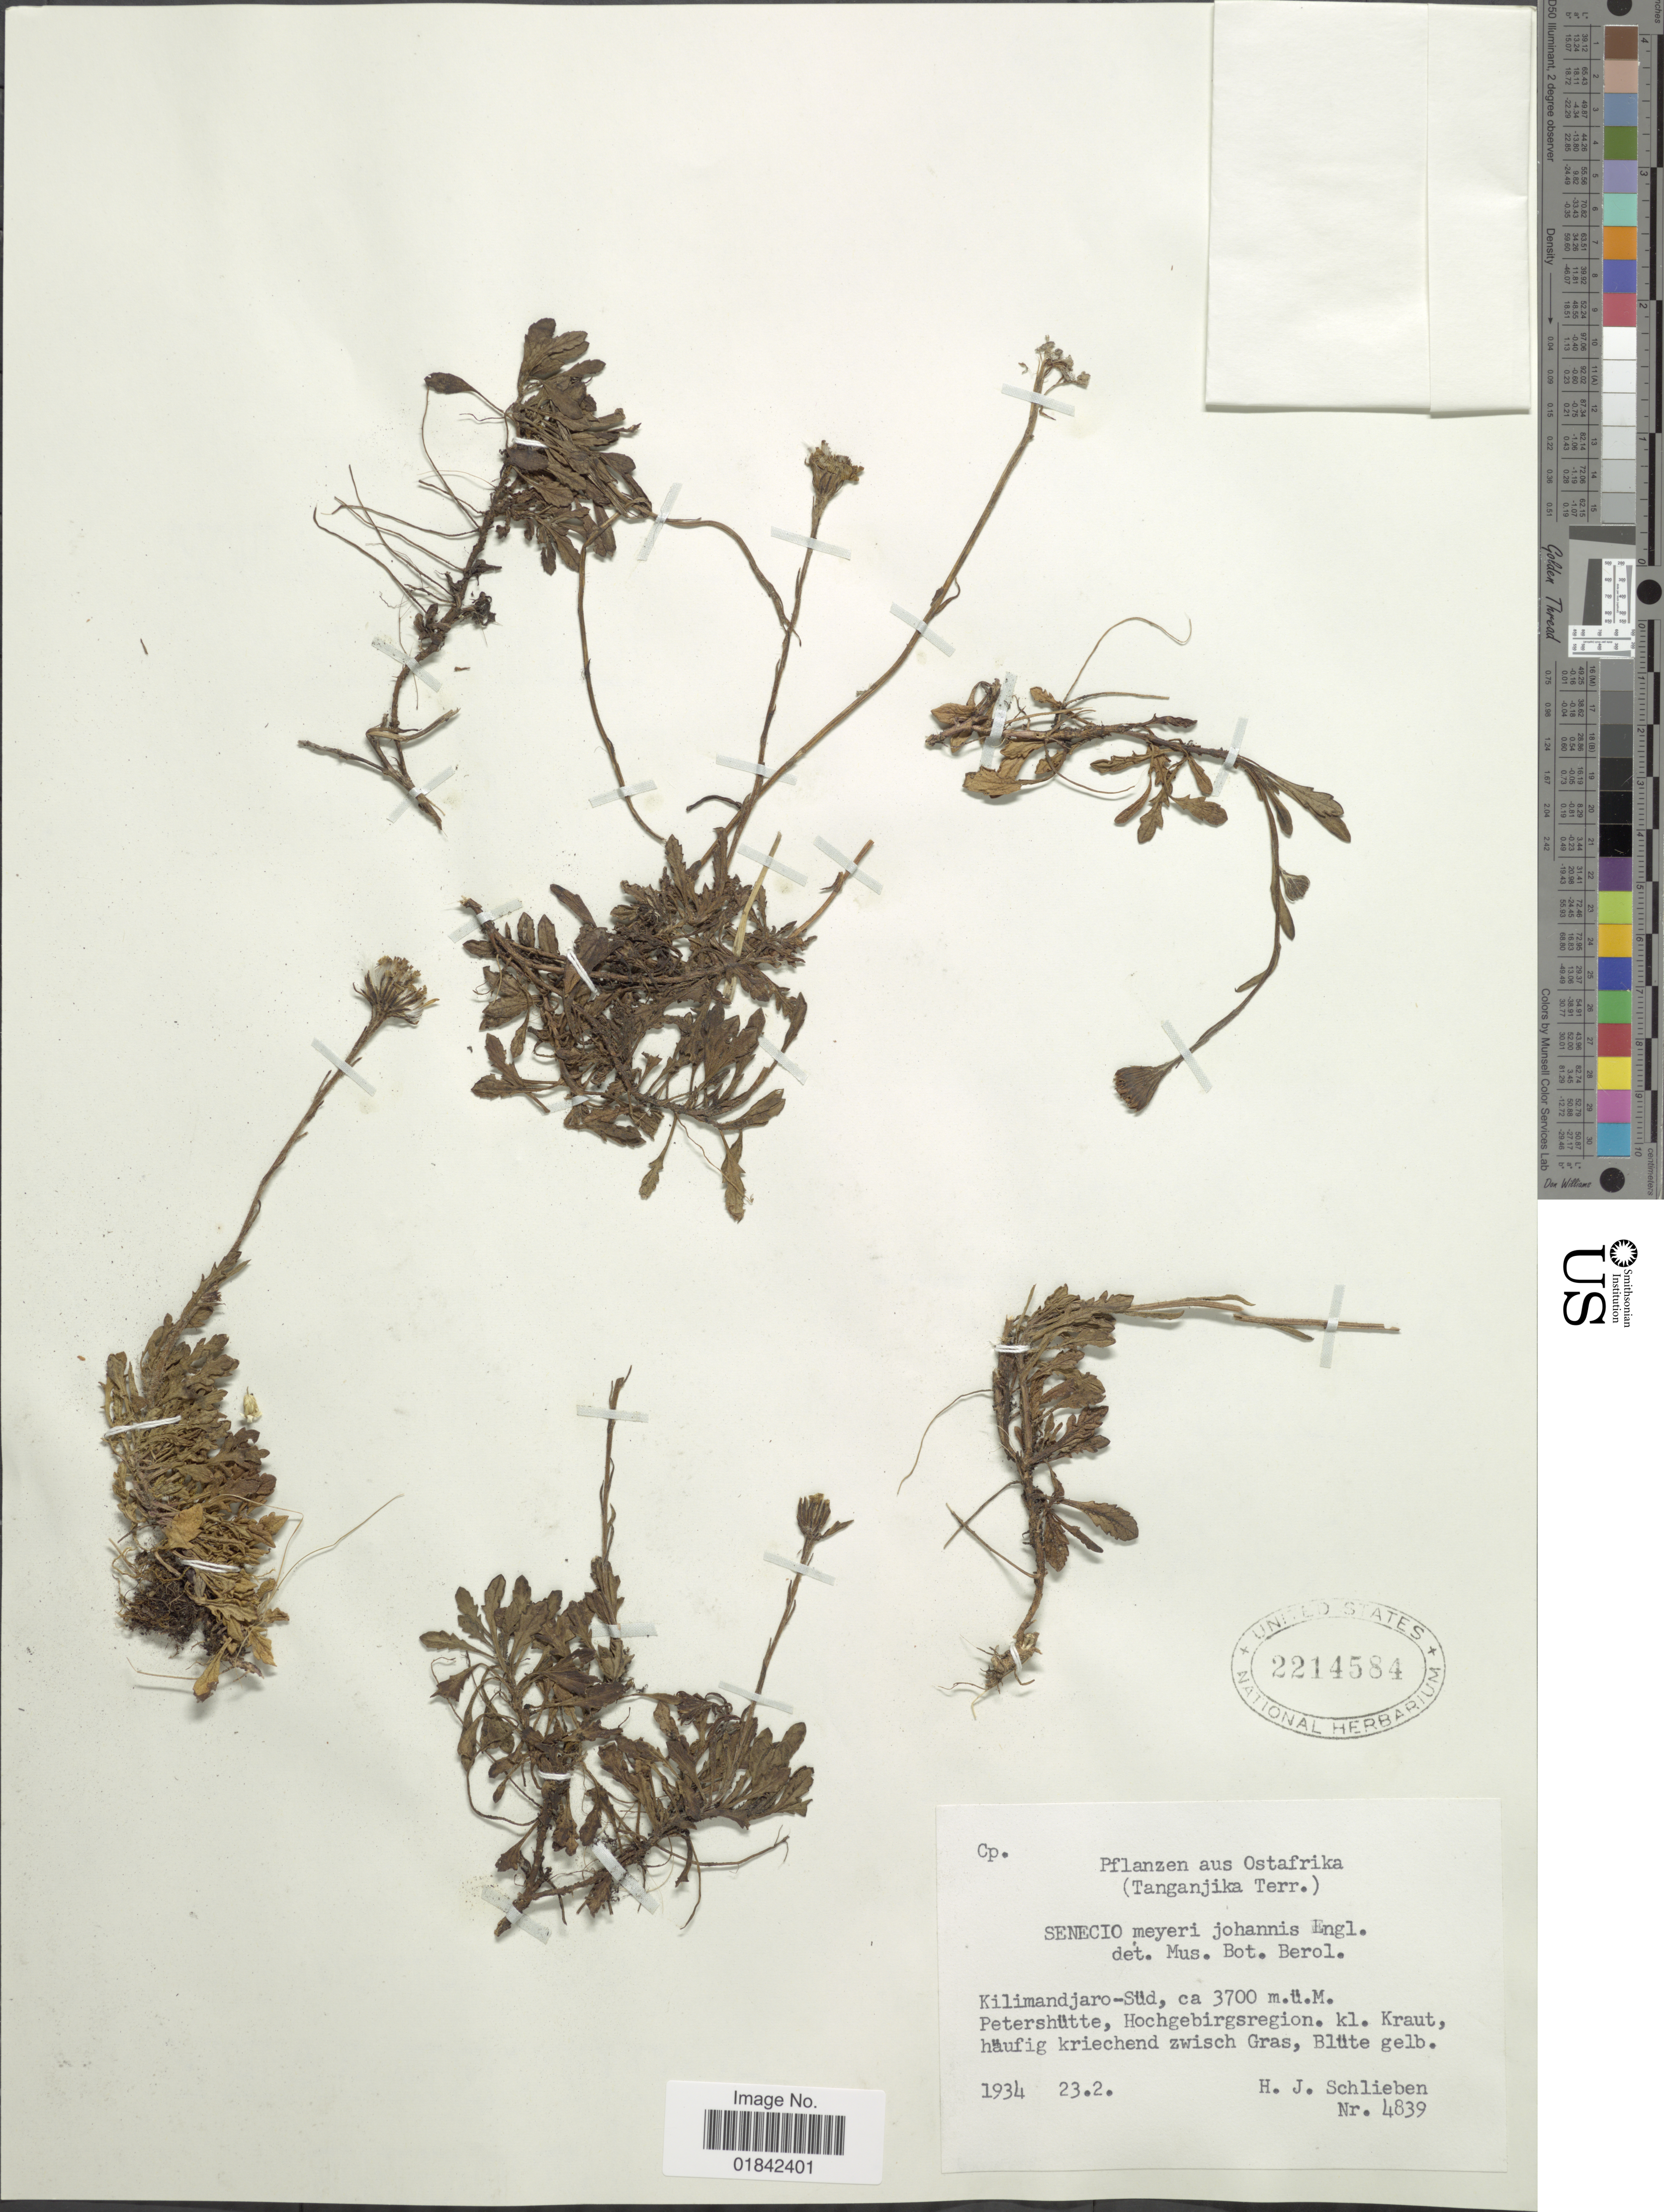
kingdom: Plantae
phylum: Tracheophyta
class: Magnoliopsida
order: Asterales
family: Asteraceae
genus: Senecio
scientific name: Senecio meyeri-johannis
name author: Engl.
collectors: H. J. Schlieben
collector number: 4839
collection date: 1934-02-23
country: Tanzania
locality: Ostafrika (Tanganjika Terr.), Kilimandjaro-Sud.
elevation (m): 3700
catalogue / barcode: US 2214584